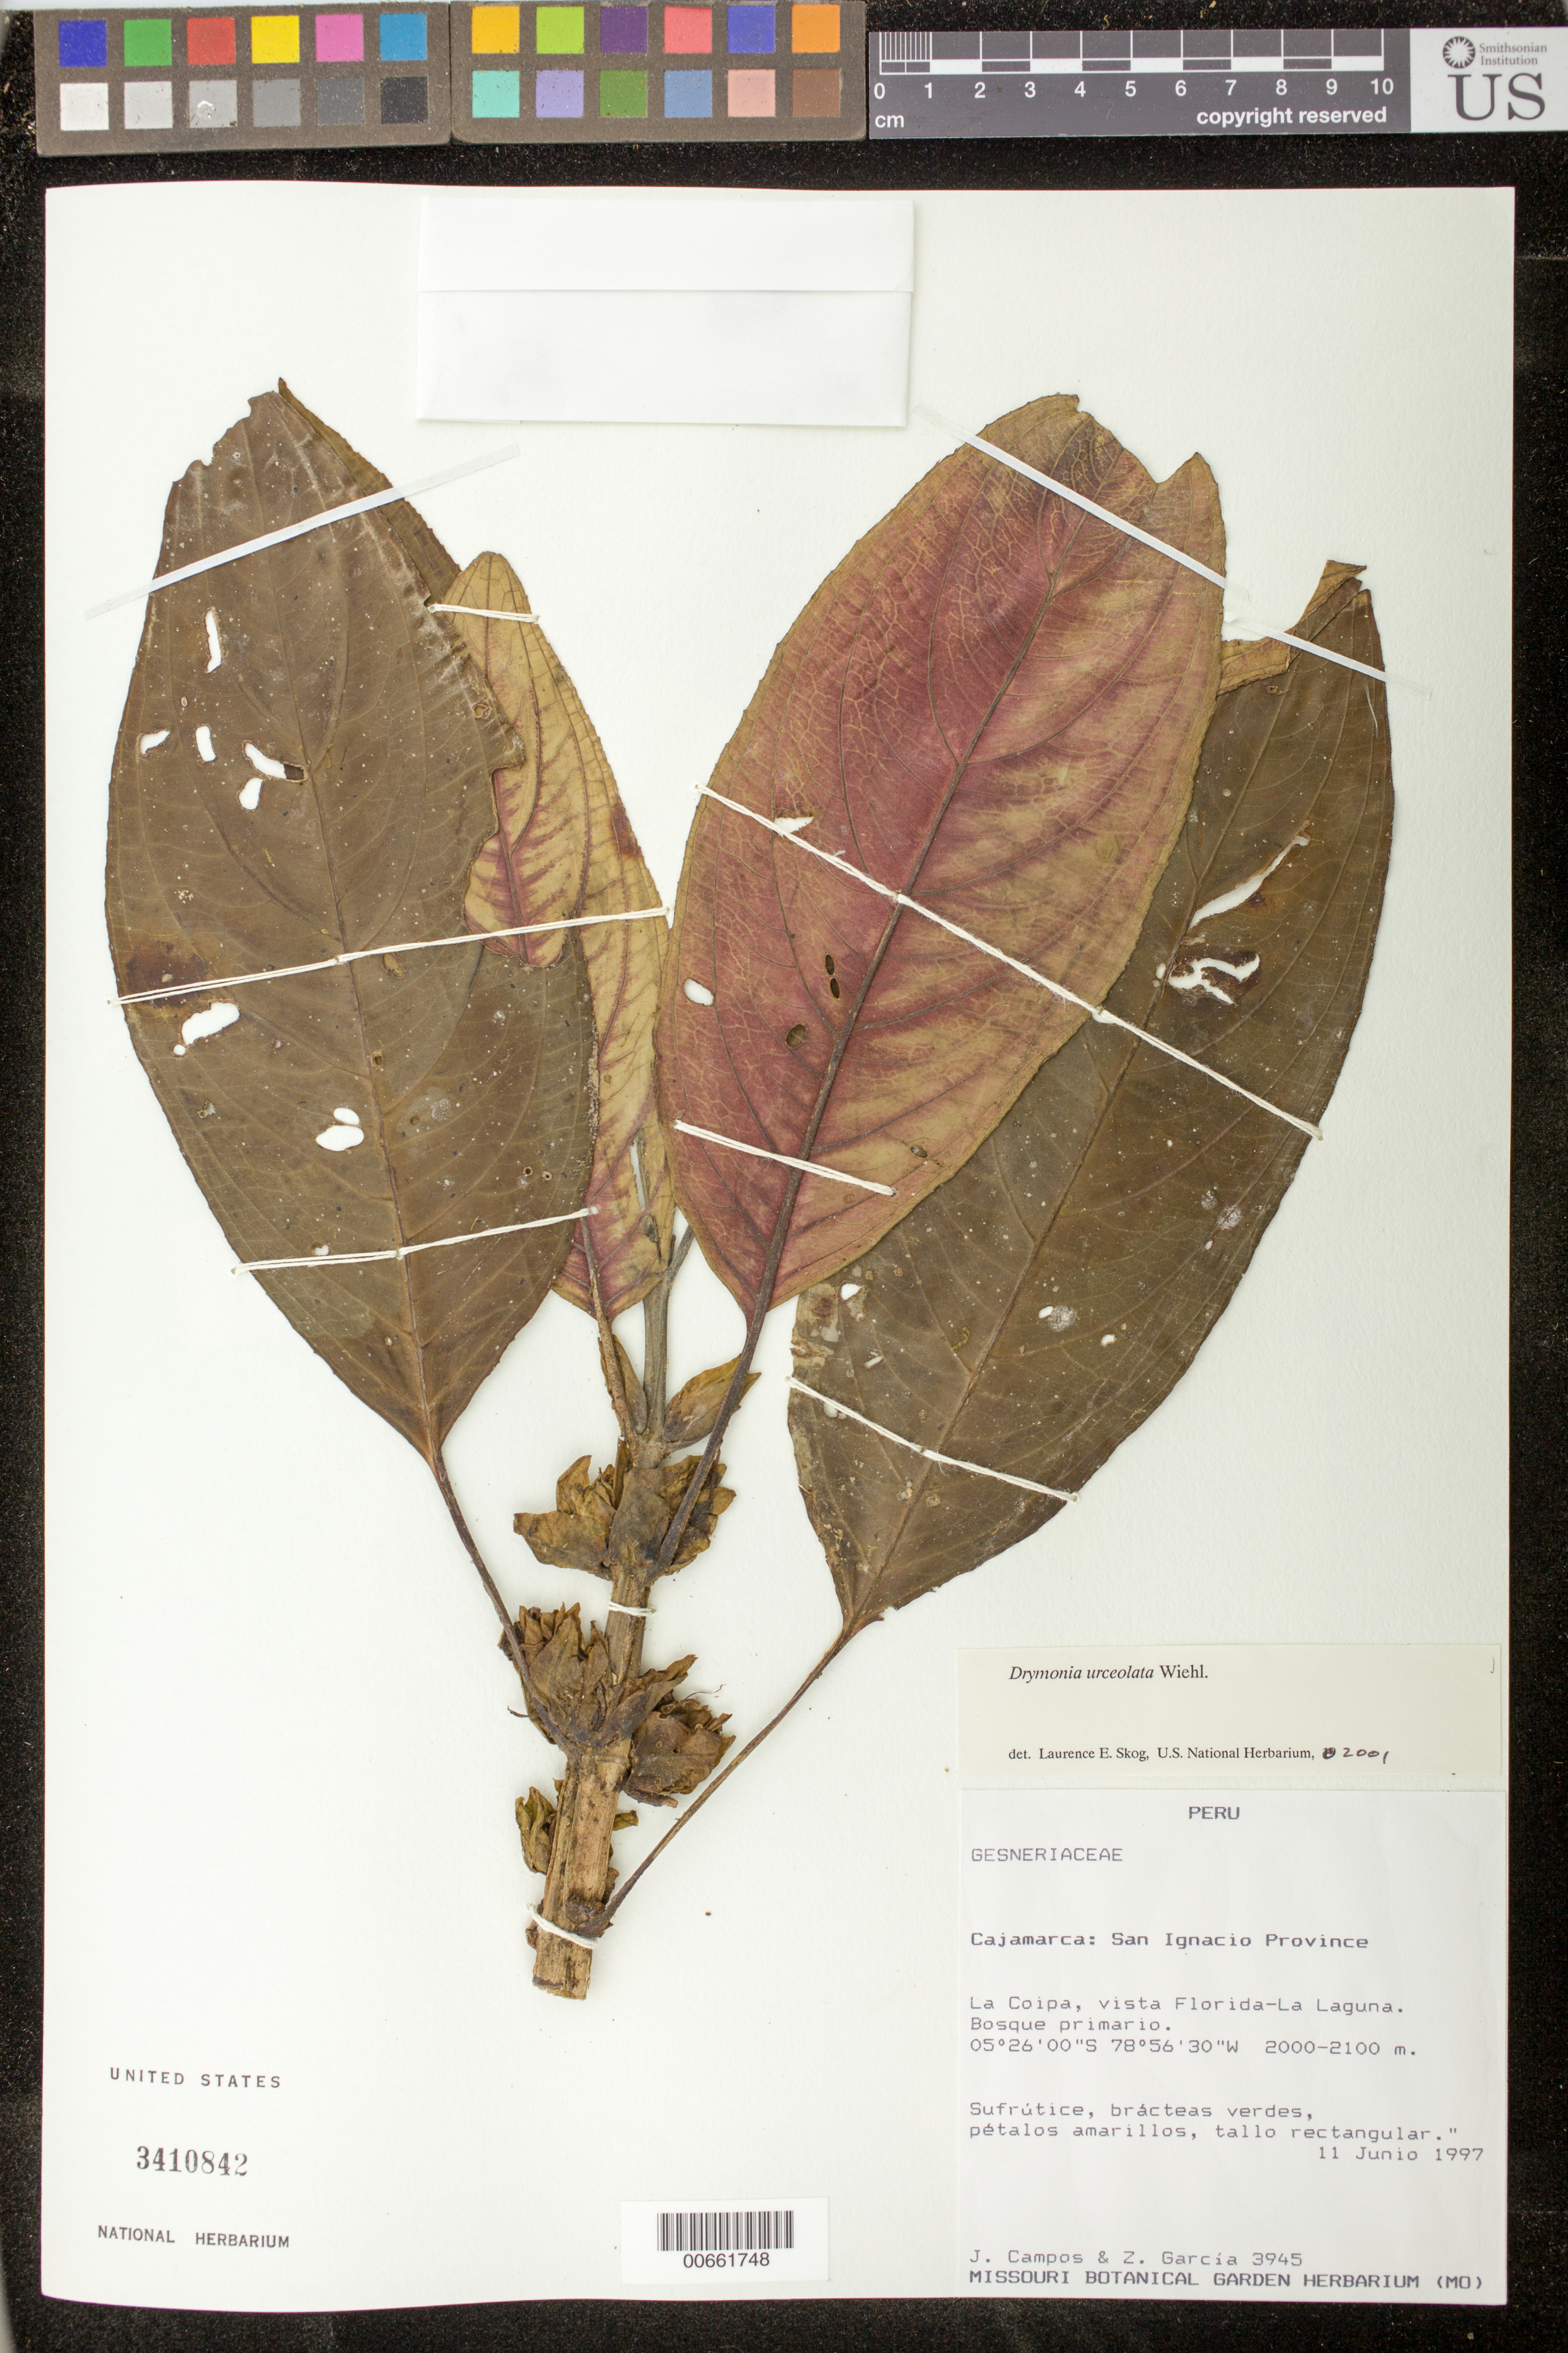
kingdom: Plantae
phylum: Tracheophyta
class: Magnoliopsida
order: Lamiales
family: Gesneriaceae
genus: Drymonia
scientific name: Drymonia urceolata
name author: Wiehler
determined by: Skog, Laurence E.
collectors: J. Campos & Z. Garcia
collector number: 3945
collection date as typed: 11 Jun 1997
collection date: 1997-06-11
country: Peru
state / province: Cajamarca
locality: Prov. San Ignacio, La Coipa, vista Florida - La Laguna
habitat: Bosque primario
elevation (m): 2000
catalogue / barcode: US 3410842